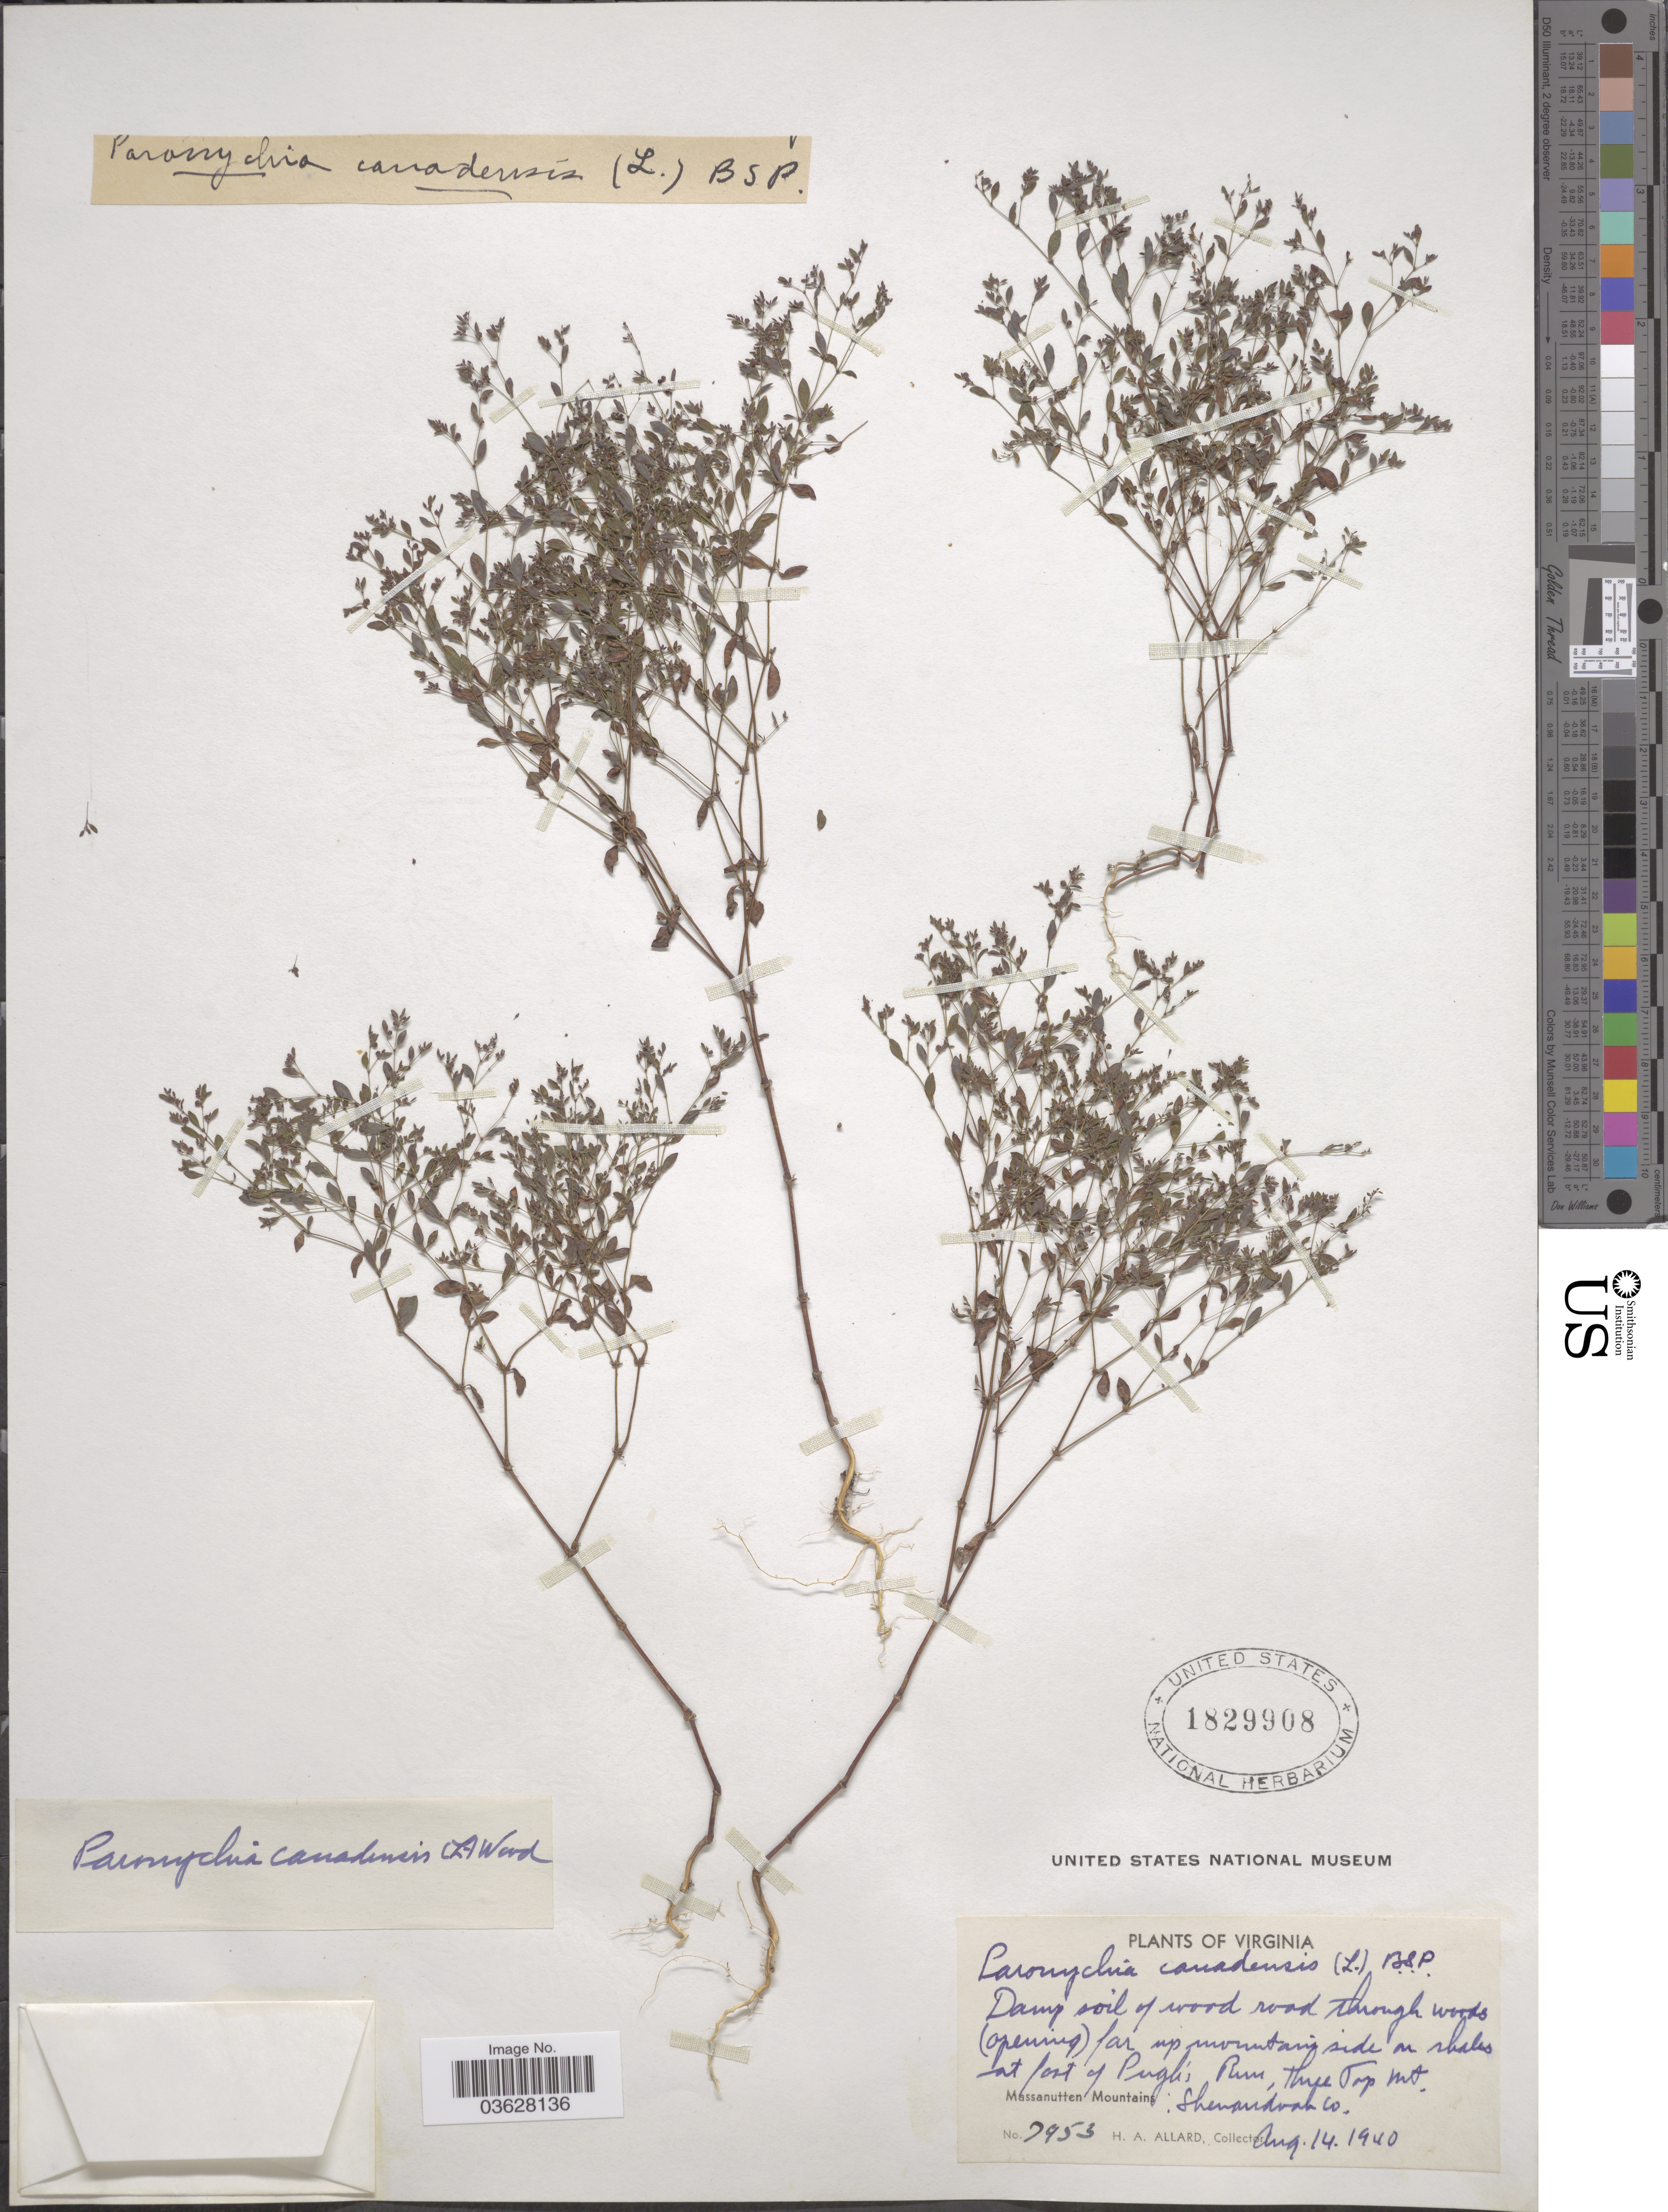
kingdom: Plantae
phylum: Tracheophyta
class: Magnoliopsida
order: Caryophyllales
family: Caryophyllaceae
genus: Paronychia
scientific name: Paronychia sp.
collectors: H. A. Allard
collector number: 7953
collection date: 1940-08-14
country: United States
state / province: Virginia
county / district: Shenandoah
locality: Mountain side on shales at fort of Pugh's Run, Three Top mt. Massanutten Mountains: Shenandoah Co.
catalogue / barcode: US 1829908